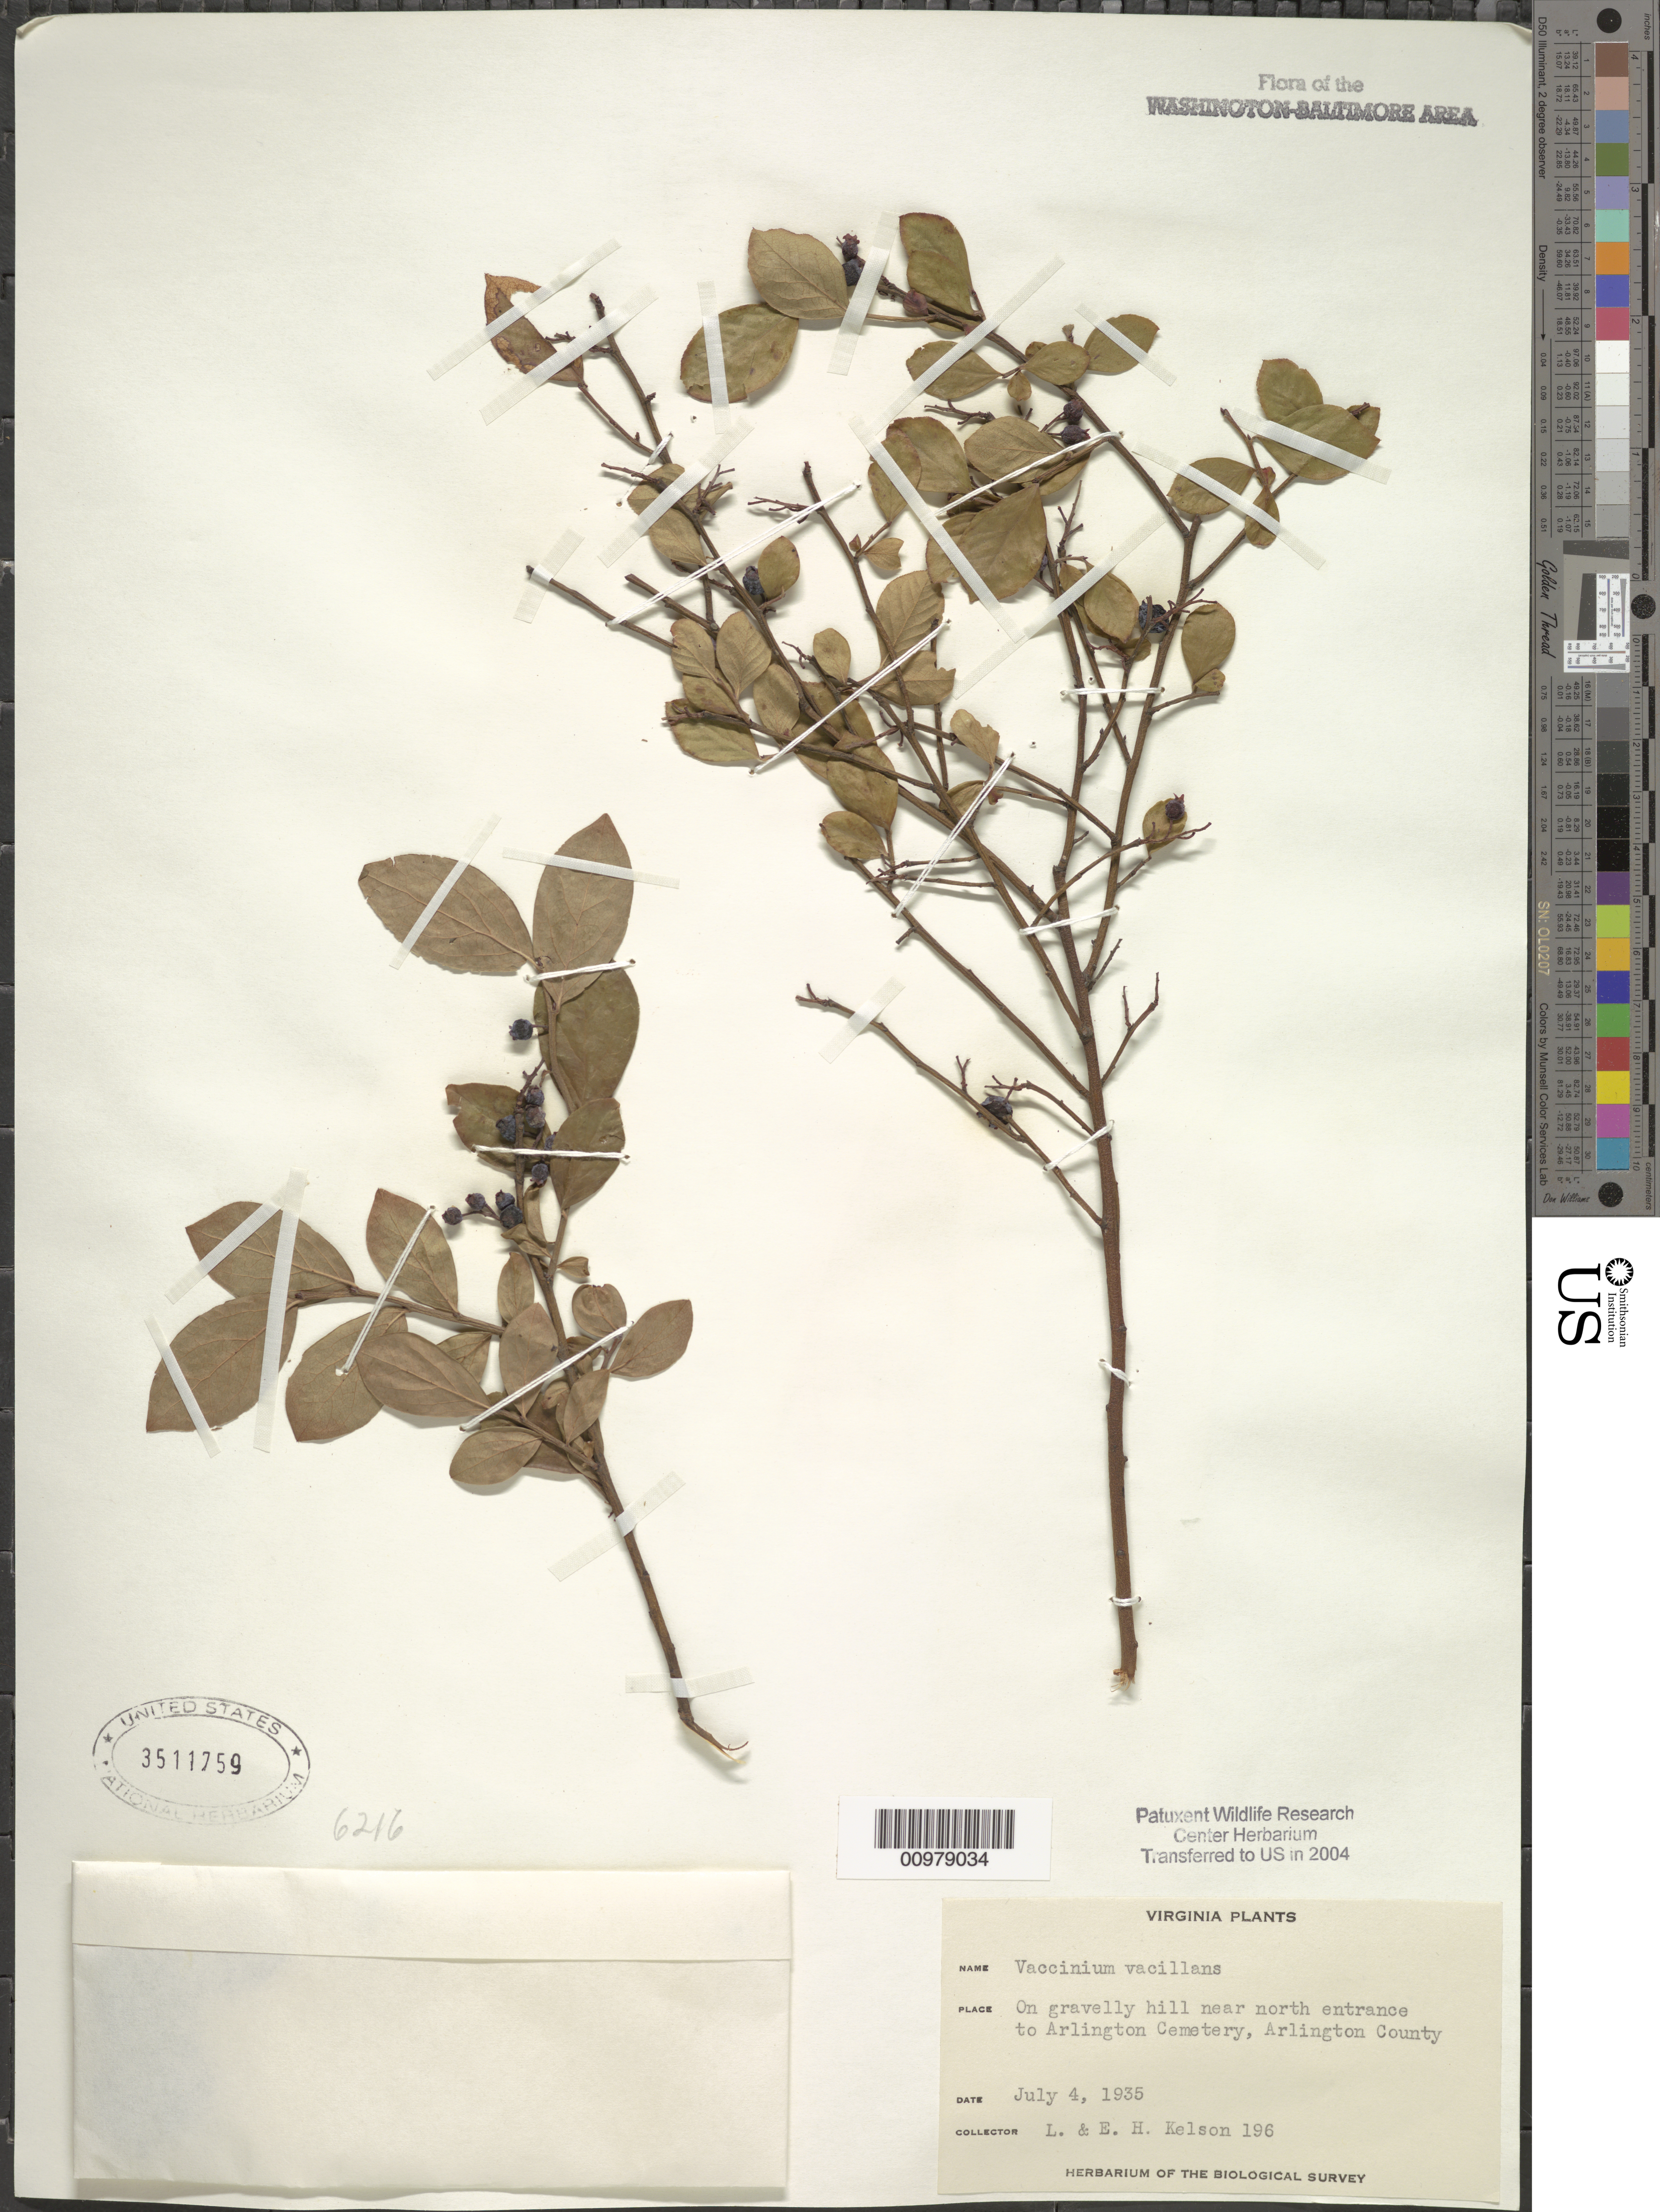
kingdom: Plantae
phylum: Tracheophyta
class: Magnoliopsida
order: Ericales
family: Ericaceae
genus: Vaccinium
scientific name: Vaccinium pallidum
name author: Aiton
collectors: L. Kelson & E. Kelson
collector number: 196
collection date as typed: July 4, 1935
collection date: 1935-07-04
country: United States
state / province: Virginia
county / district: Arlington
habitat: on gravelly hill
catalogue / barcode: US 3511759